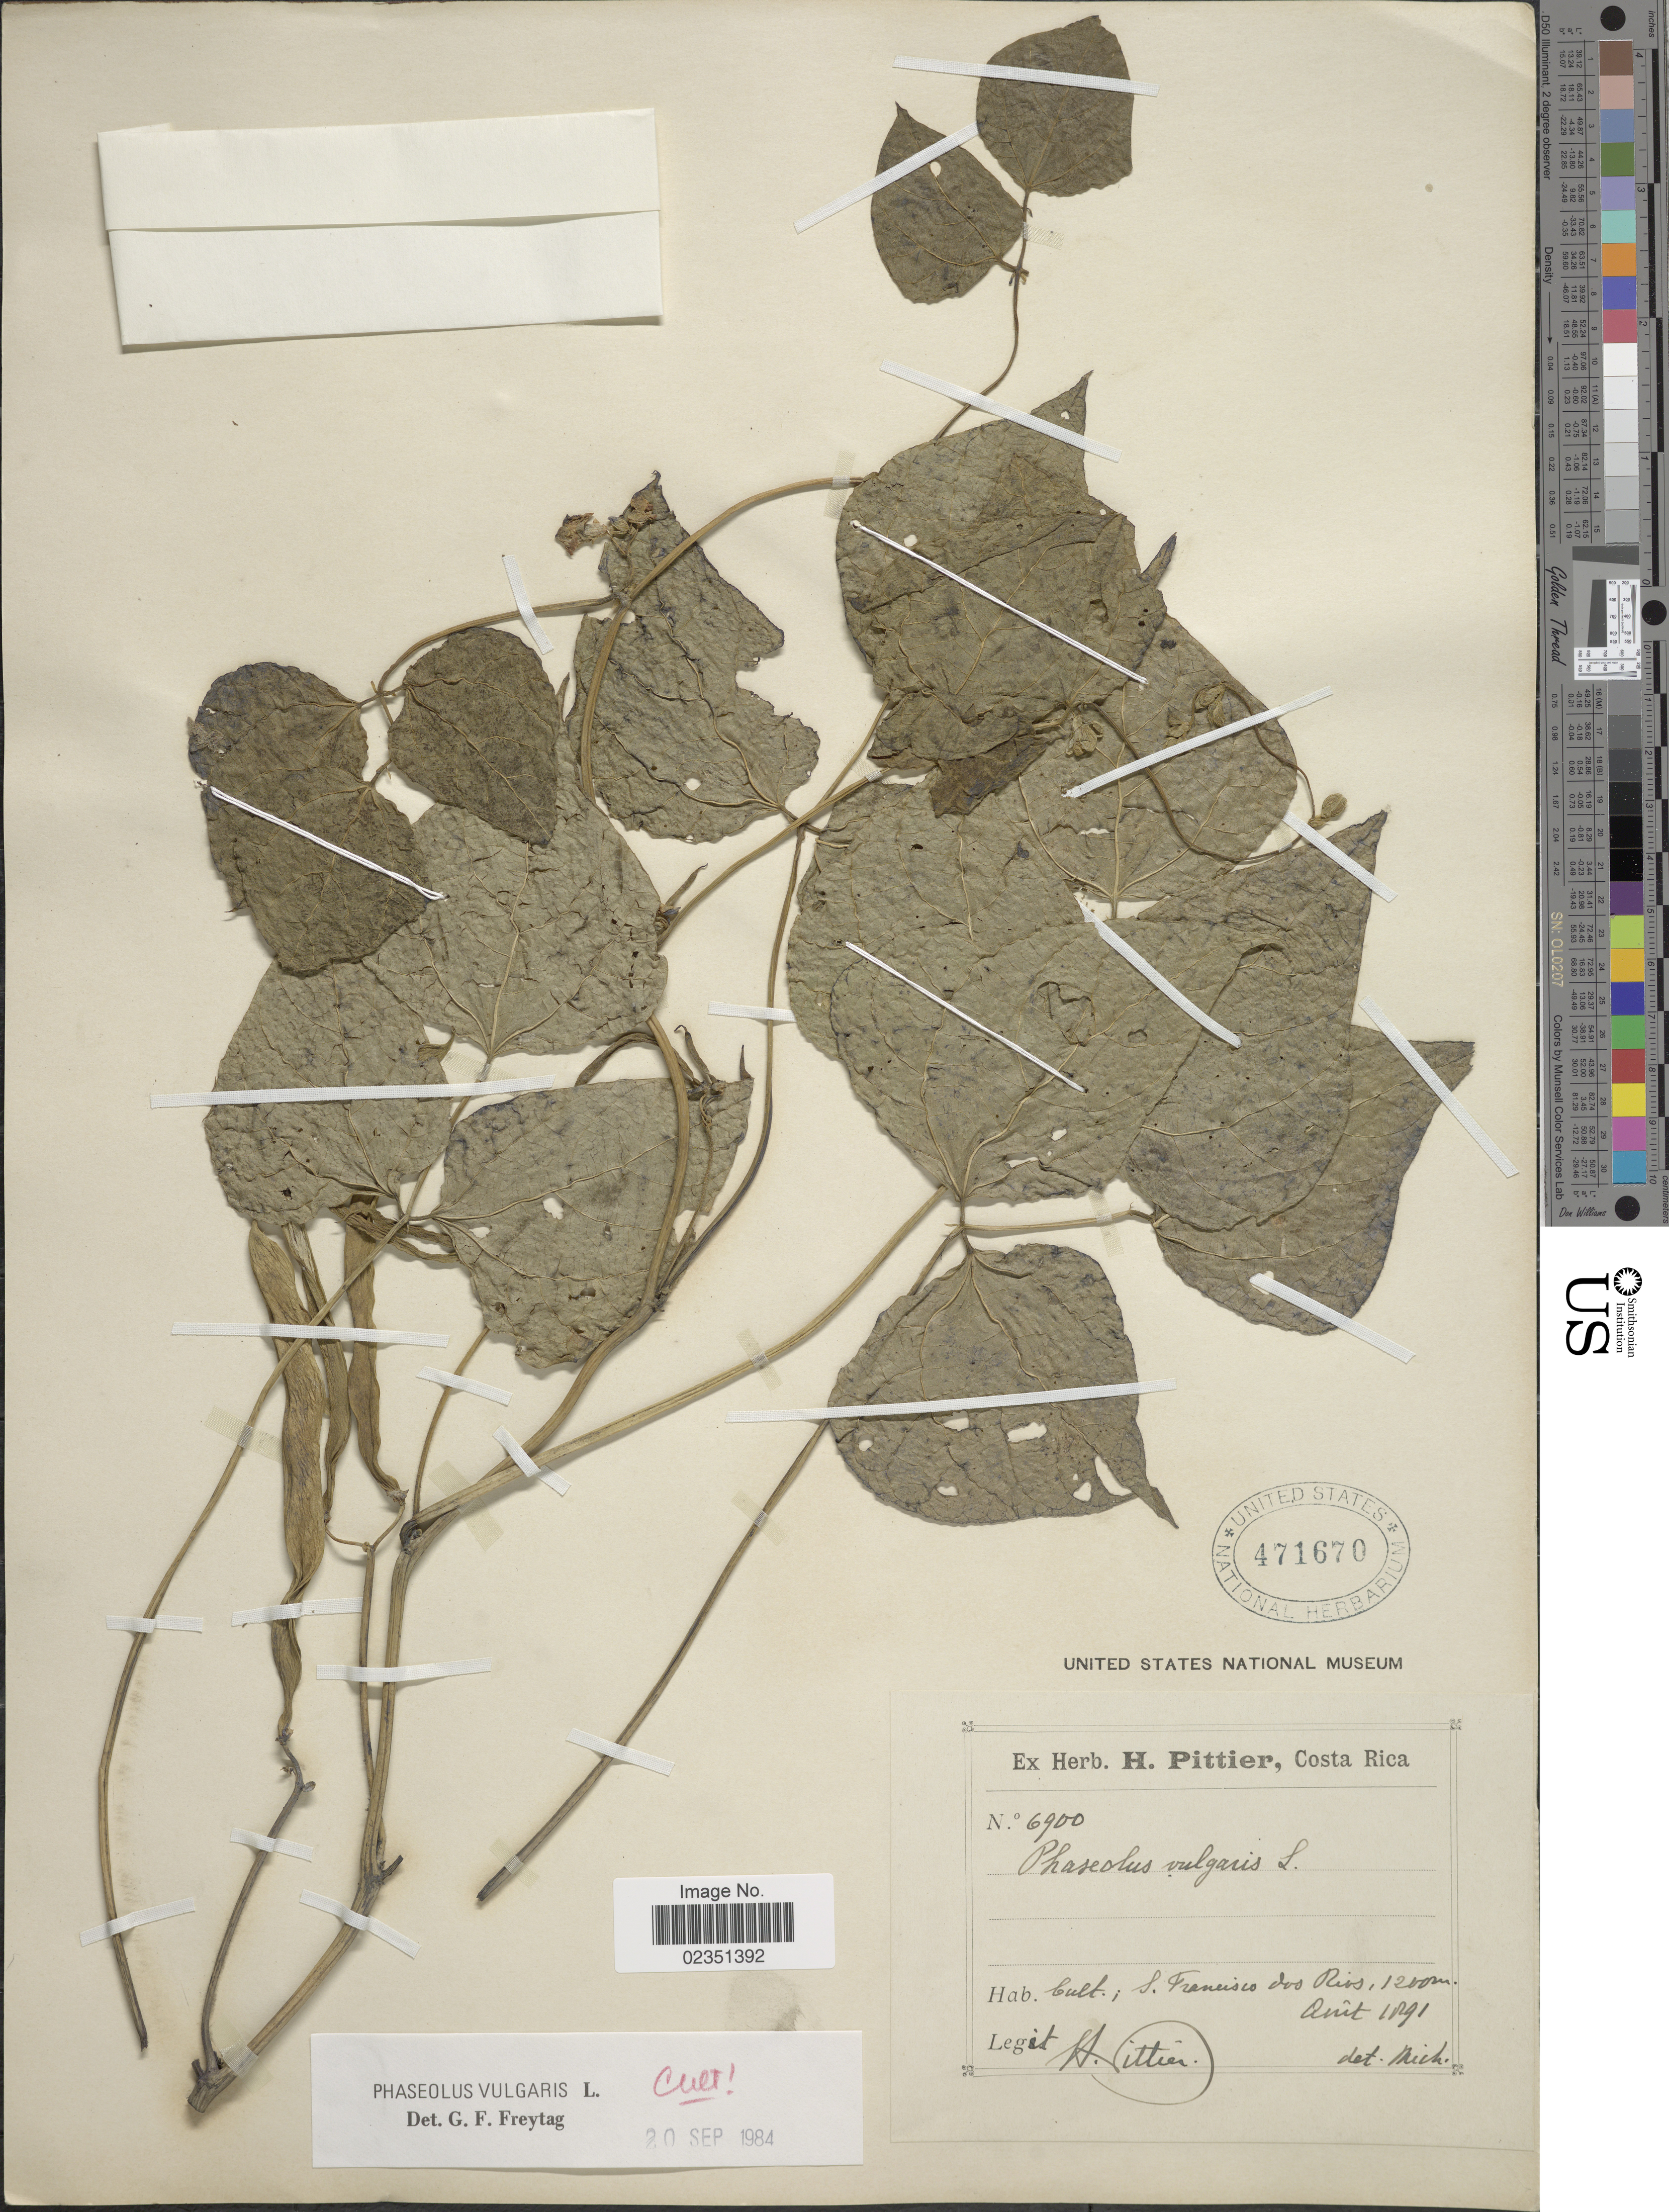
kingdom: Plantae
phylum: Tracheophyta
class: Magnoliopsida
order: Fabales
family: Fabaceae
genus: Phaseolus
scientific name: Phaseolus vulgaris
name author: L.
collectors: H. F. Pittier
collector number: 6900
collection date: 1891-08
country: Costa Rica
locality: Cult. S. Francisco dos Rios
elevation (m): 1200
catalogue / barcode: US 471670